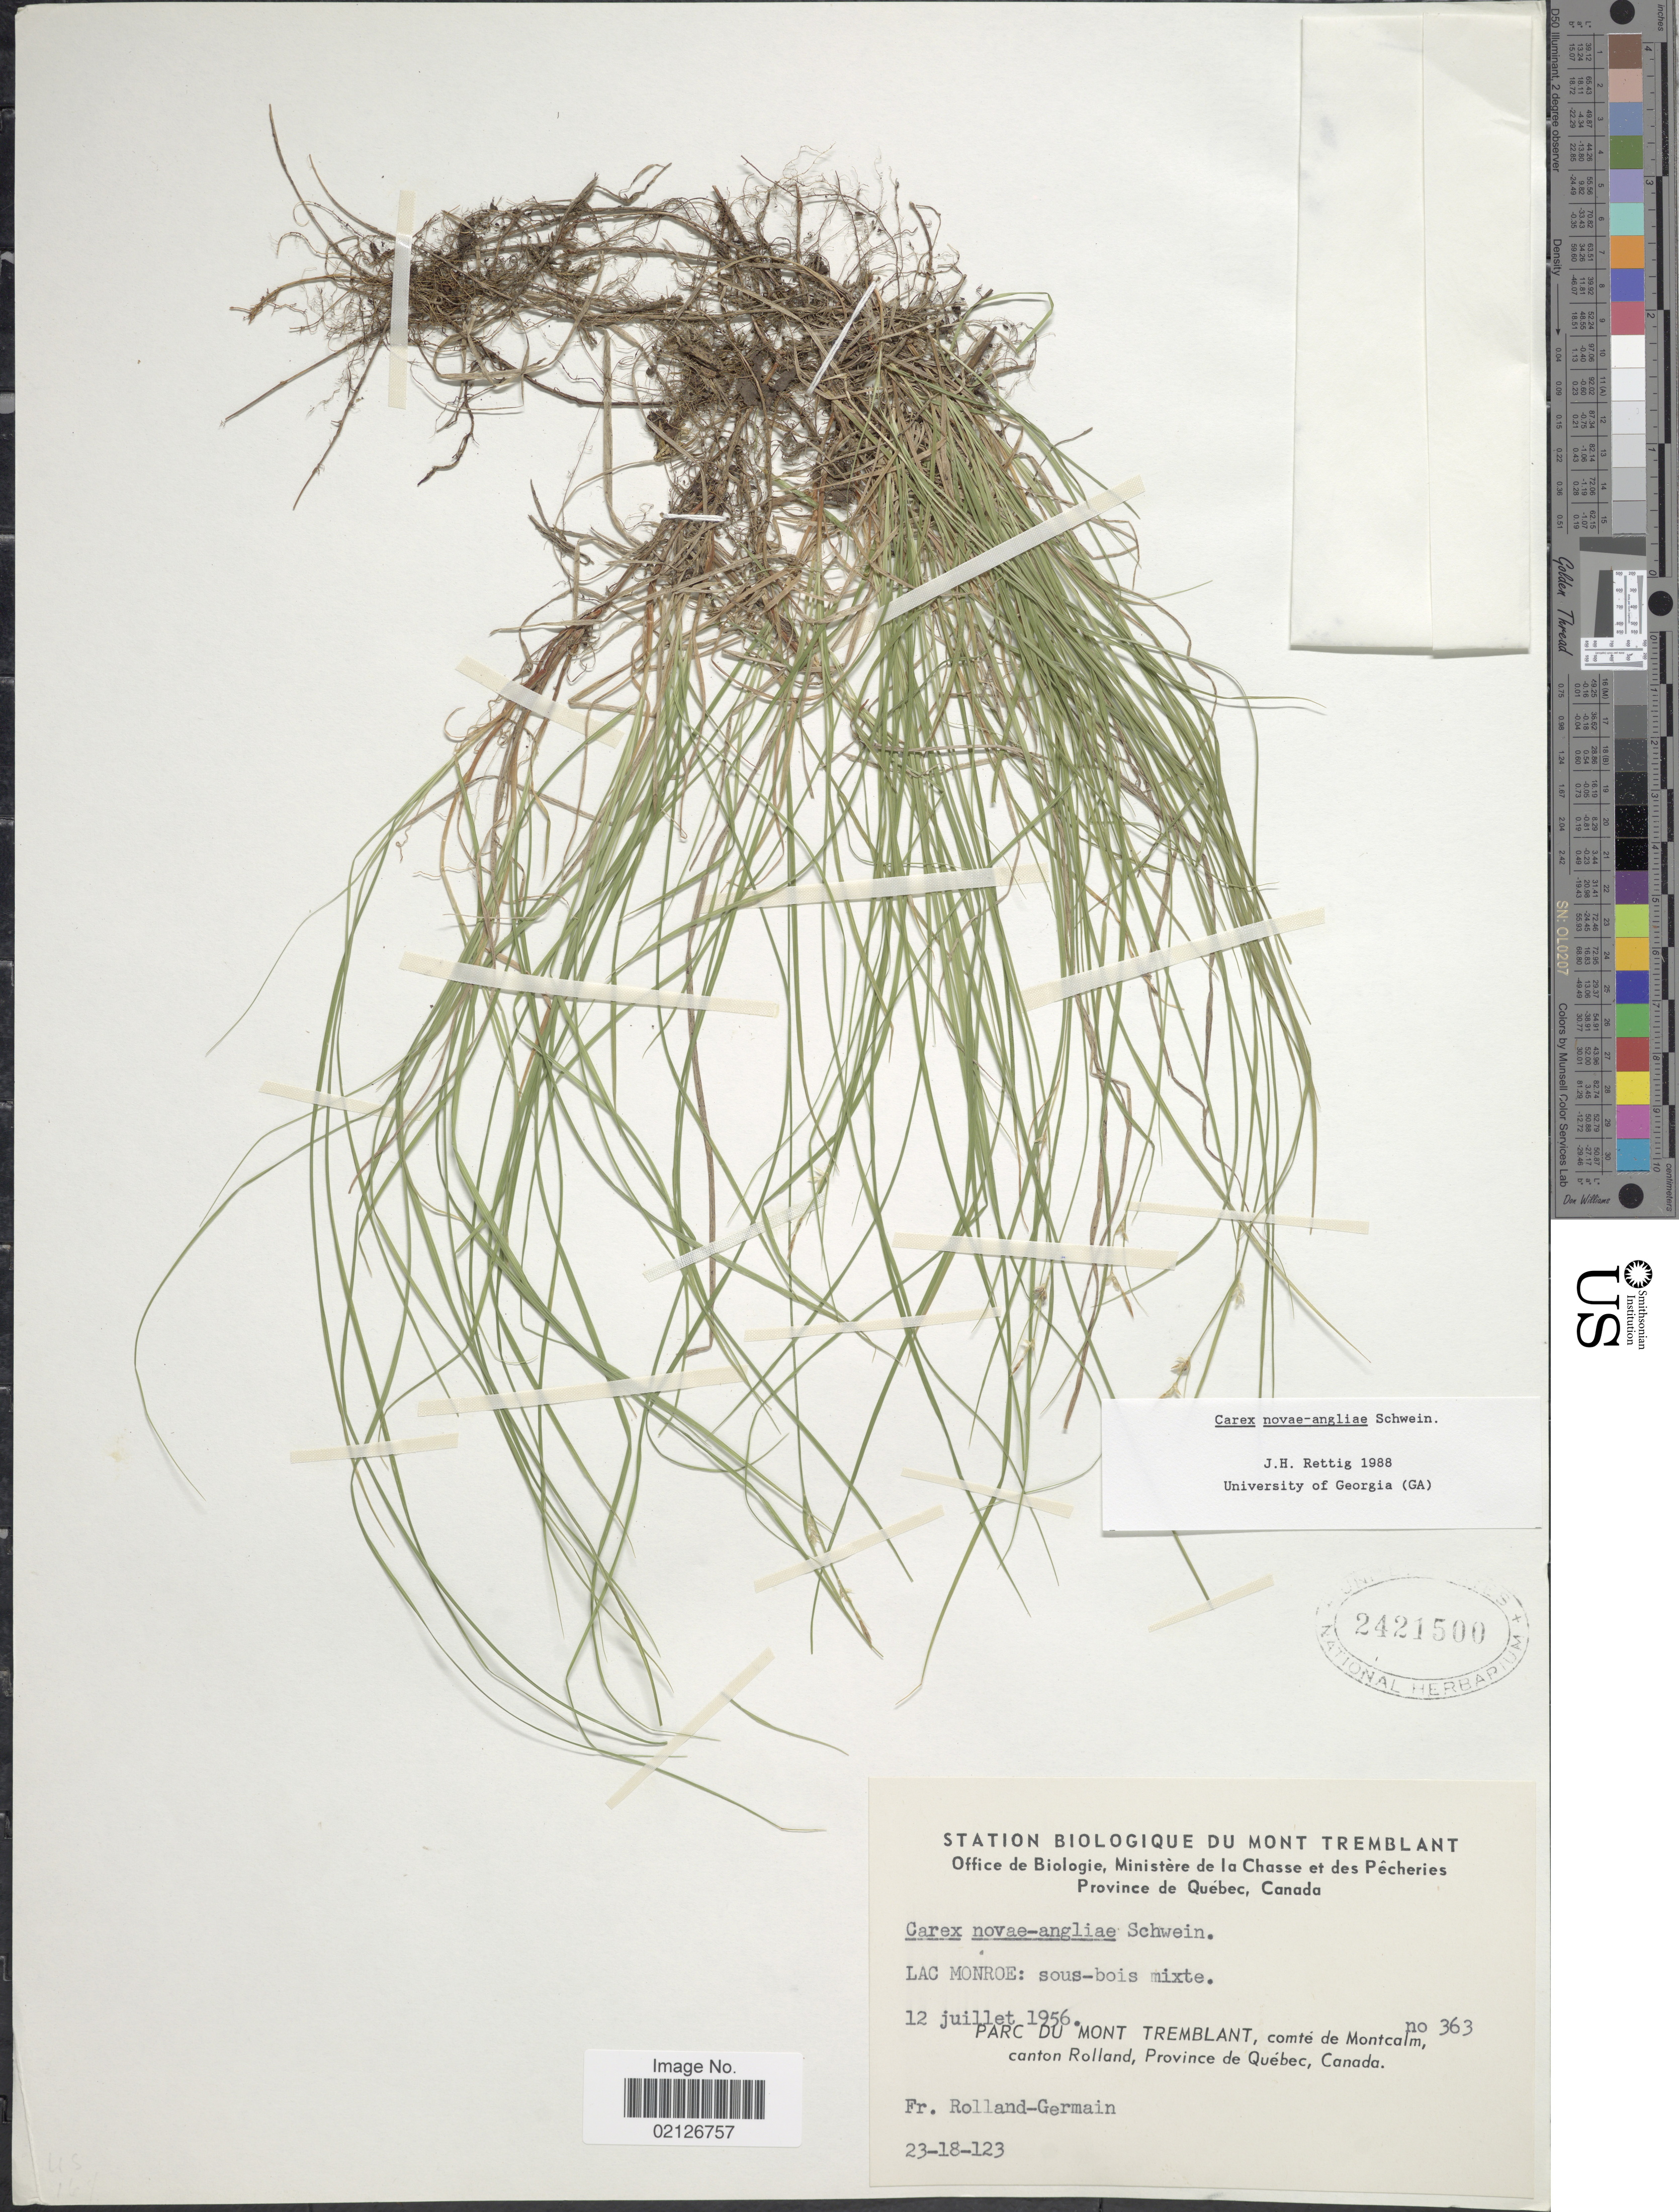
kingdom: Plantae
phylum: Tracheophyta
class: Liliopsida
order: Poales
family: Cyperaceae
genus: Carex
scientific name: Carex novae-angliae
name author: Schwein.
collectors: Rolland-Germain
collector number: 363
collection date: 1956-07-12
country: Canada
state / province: Quebec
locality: Lac Monroe: sous-bois mixte, Parc Du Mont Tremblant, comte de Montcalm, canton Rolland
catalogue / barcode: US 2421500